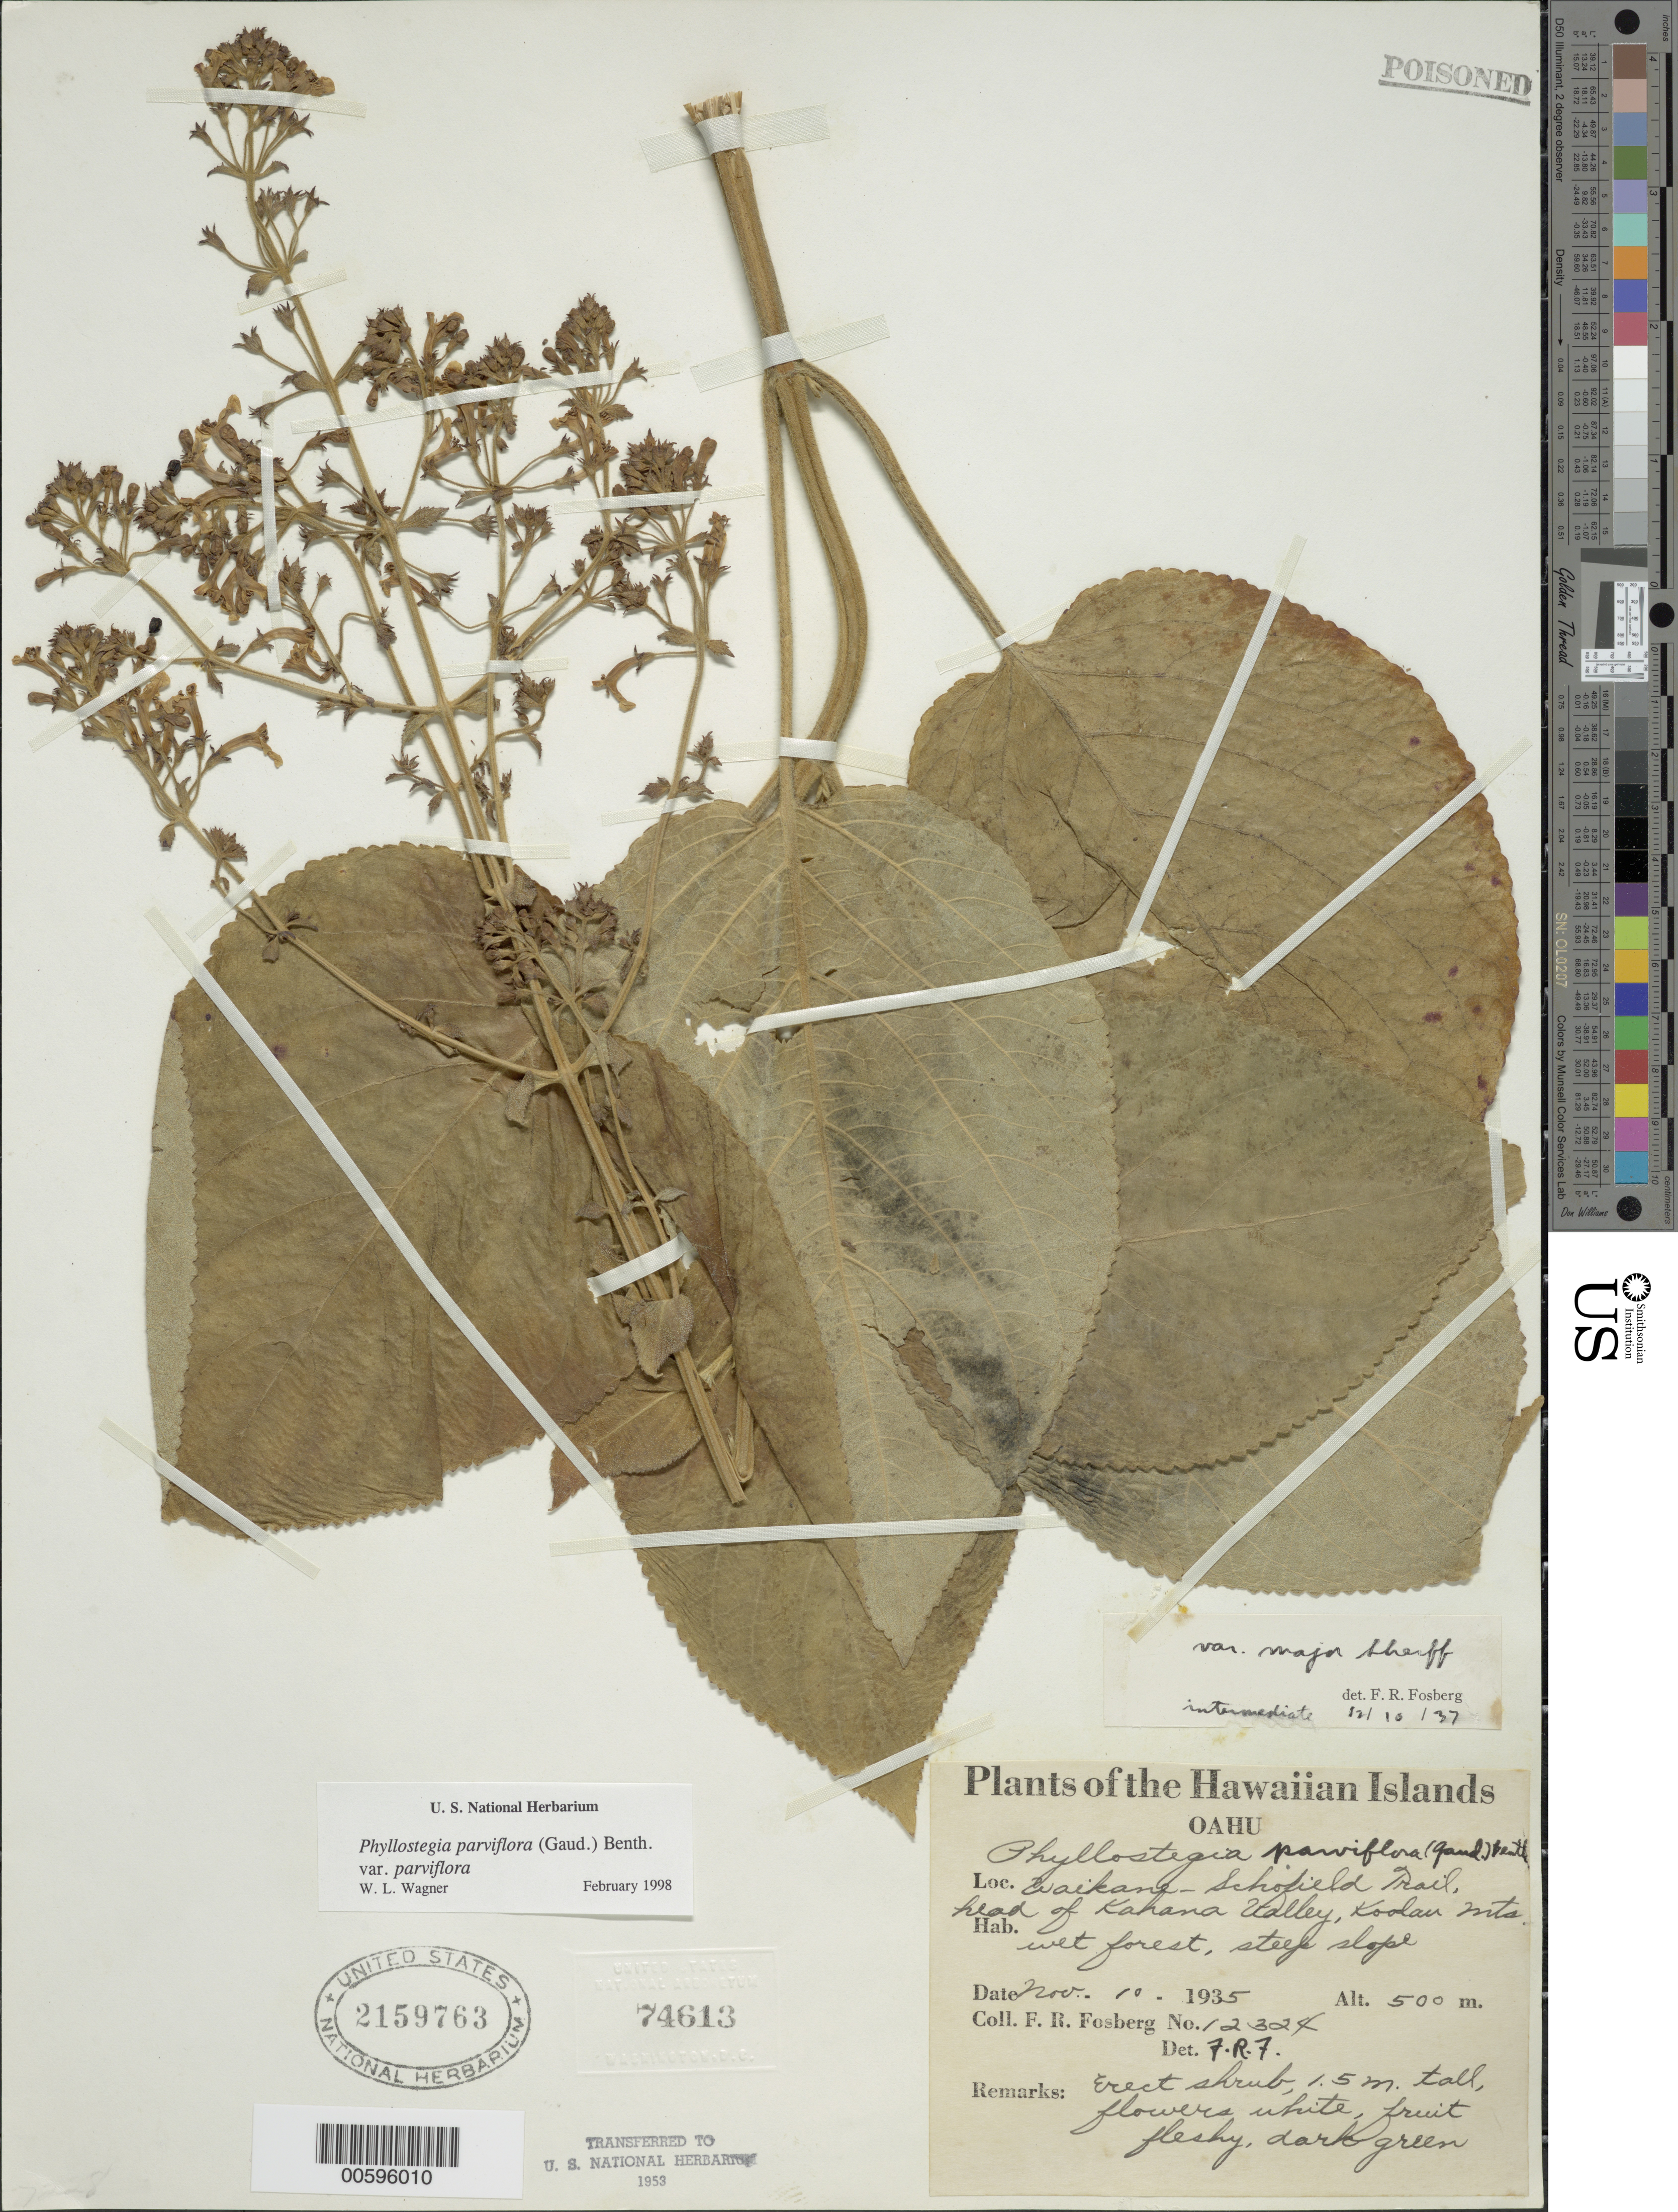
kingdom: Plantae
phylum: Tracheophyta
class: Magnoliopsida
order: Lamiales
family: Lamiaceae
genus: Phyllostegia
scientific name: Phyllostegia parviflora var. parviflora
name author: (Gaudich.) Benth.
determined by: Wagner, W. L., (BOT), Smithsonian Institution - National Museum of Natural History (UNITED STATES)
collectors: F. R. Fosberg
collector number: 12324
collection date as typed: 10 Nov 1935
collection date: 1935-11-10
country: United States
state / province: Hawaii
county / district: Honolulu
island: Oahu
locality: Waikane-Schofield Trail, head of Kahana Valley, Koolau Mts.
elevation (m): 500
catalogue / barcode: US 2159763